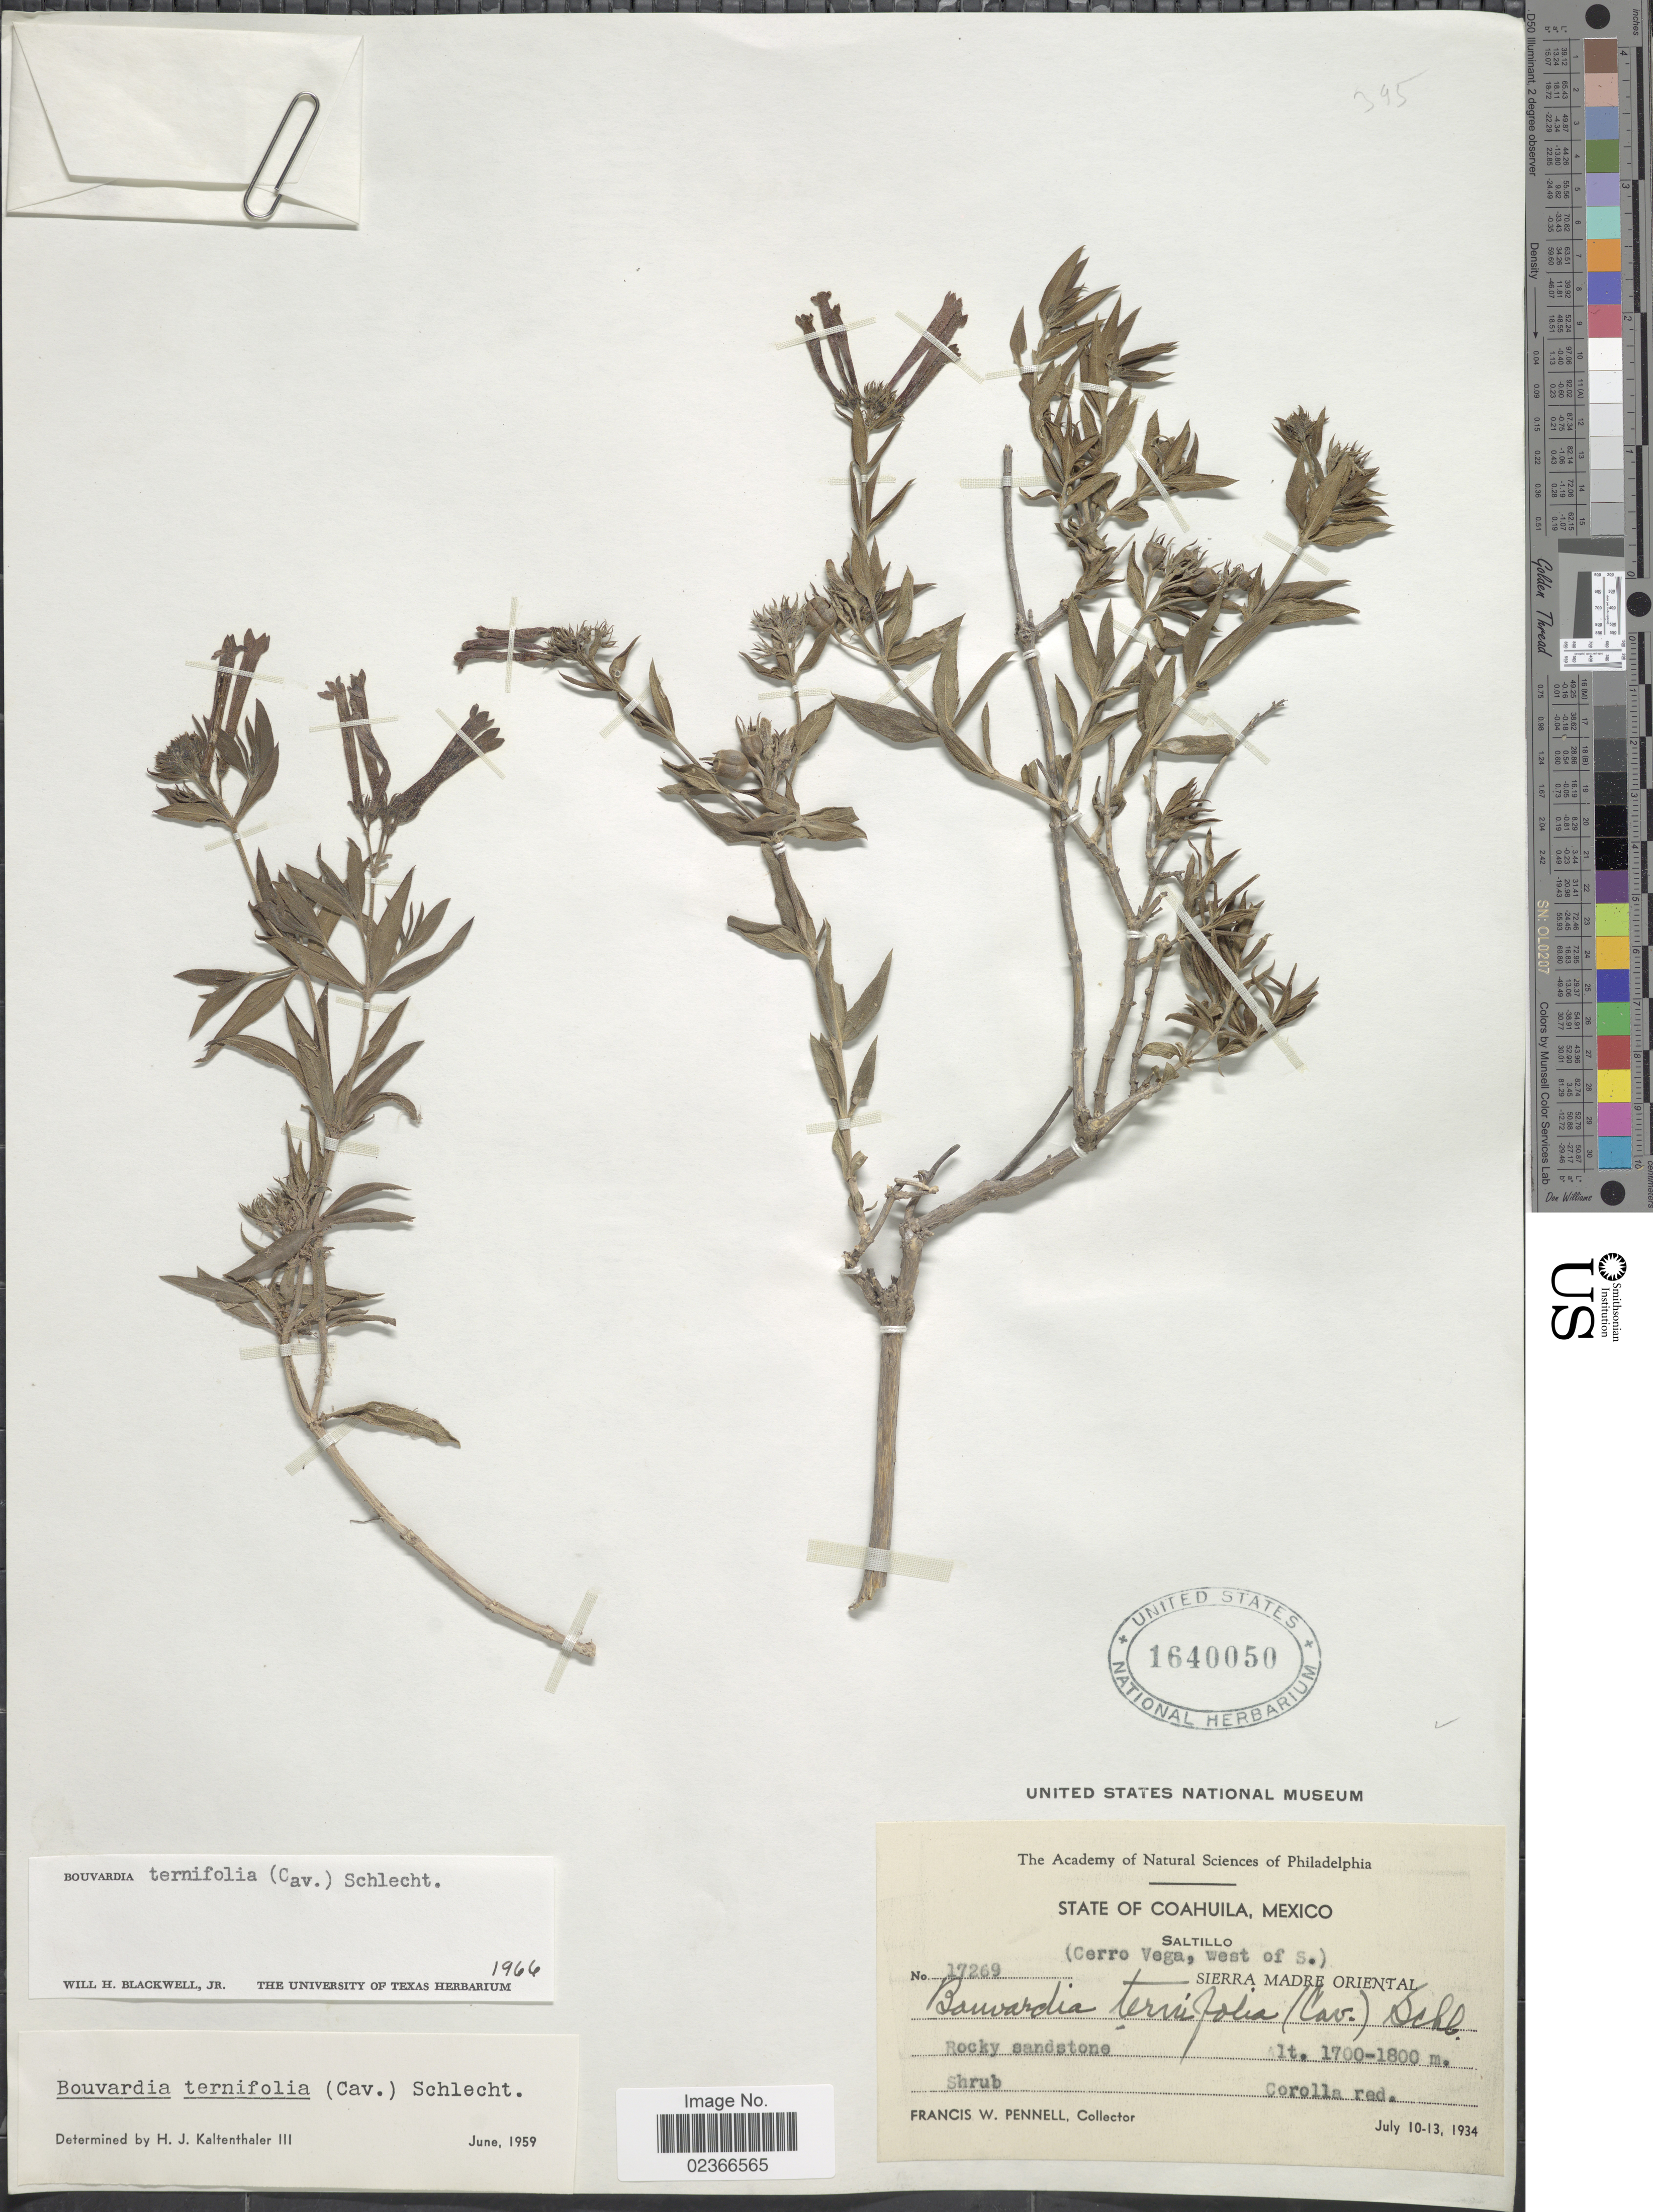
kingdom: Plantae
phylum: Tracheophyta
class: Magnoliopsida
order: Gentianales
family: Rubiaceae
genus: Bouvardia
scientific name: Bouvardia ternifolia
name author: (Cav.) Schltdl.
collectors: F. W. Pennell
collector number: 17269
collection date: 1934-07-10/1934-07-13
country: Mexico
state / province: Coahuila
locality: Saltillo (Cerro Vega, west of S.) Sierra Madre Oriental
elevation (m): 1700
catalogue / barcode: US 1640050